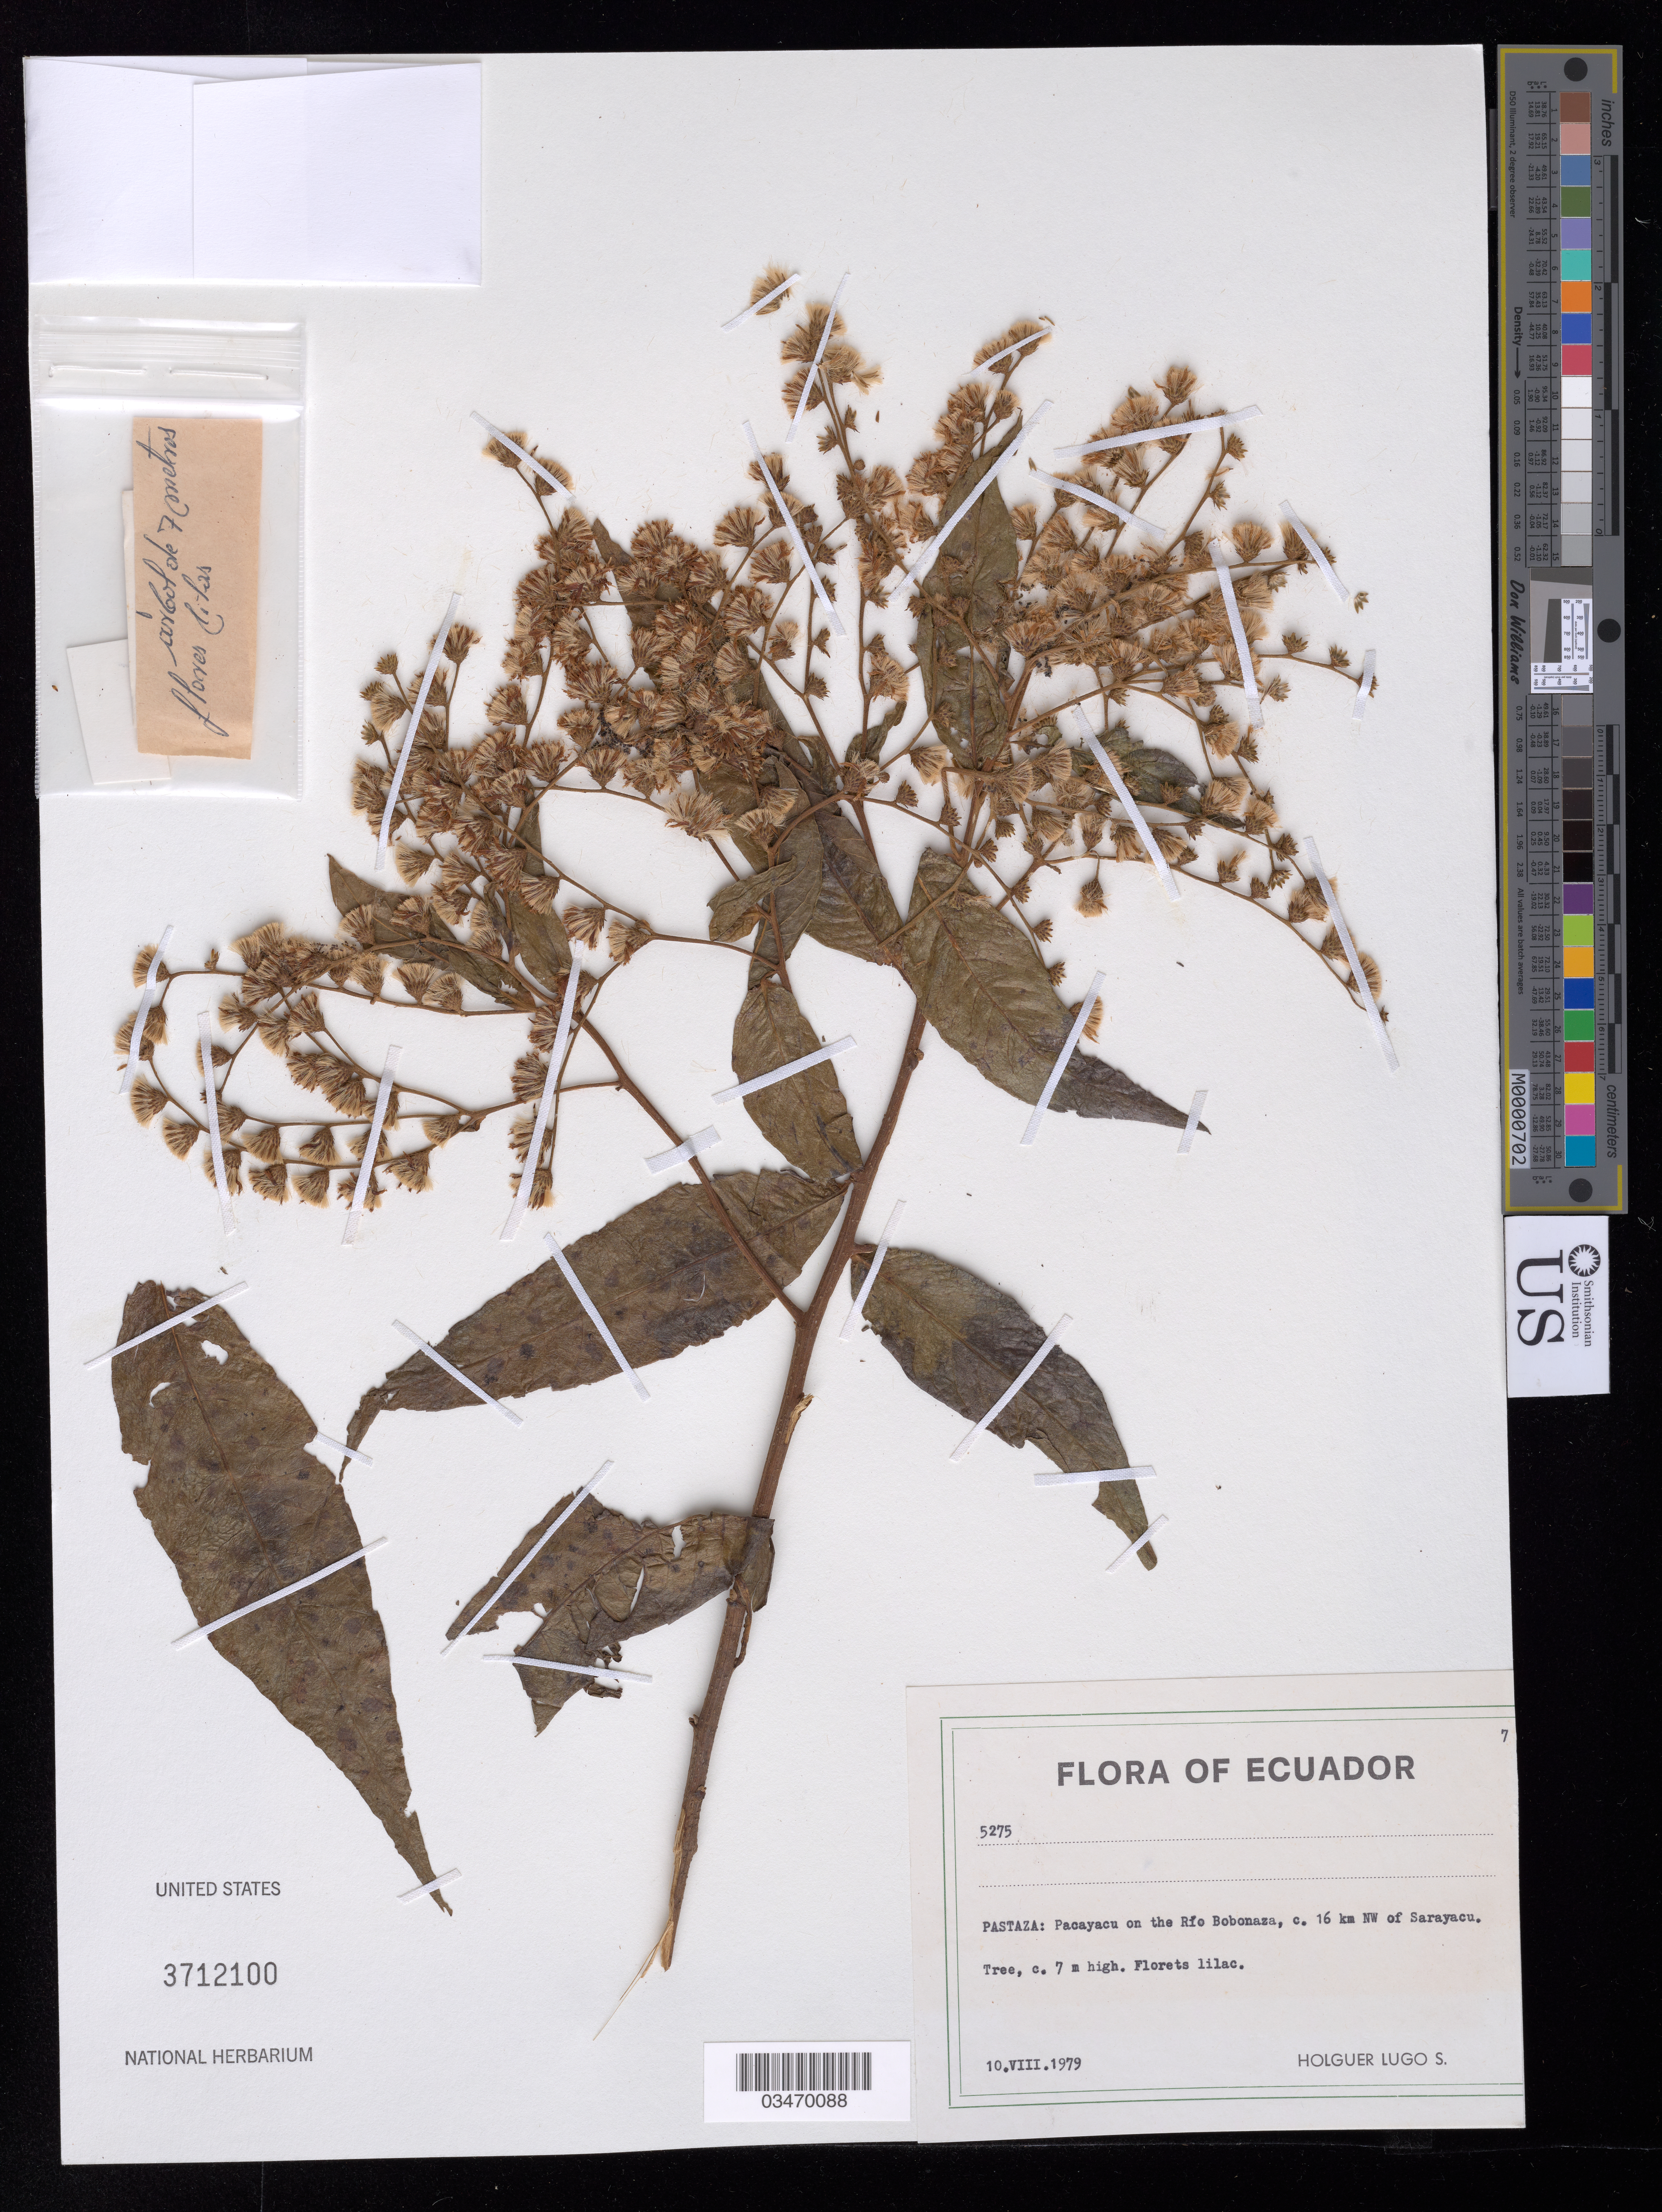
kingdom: Plantae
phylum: Tracheophyta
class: Magnoliopsida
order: Asterales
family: Asteraceae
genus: Vernonanthura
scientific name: Vernonanthura patens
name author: (Kunth) H. Rob.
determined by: Renon, Polla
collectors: H. Lugo S.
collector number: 5275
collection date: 1979-08-10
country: Ecuador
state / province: Pastaza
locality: Pacayacu on the Río Bobonaza, c. 16 km NW of Sarayacu.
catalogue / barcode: US 3712100